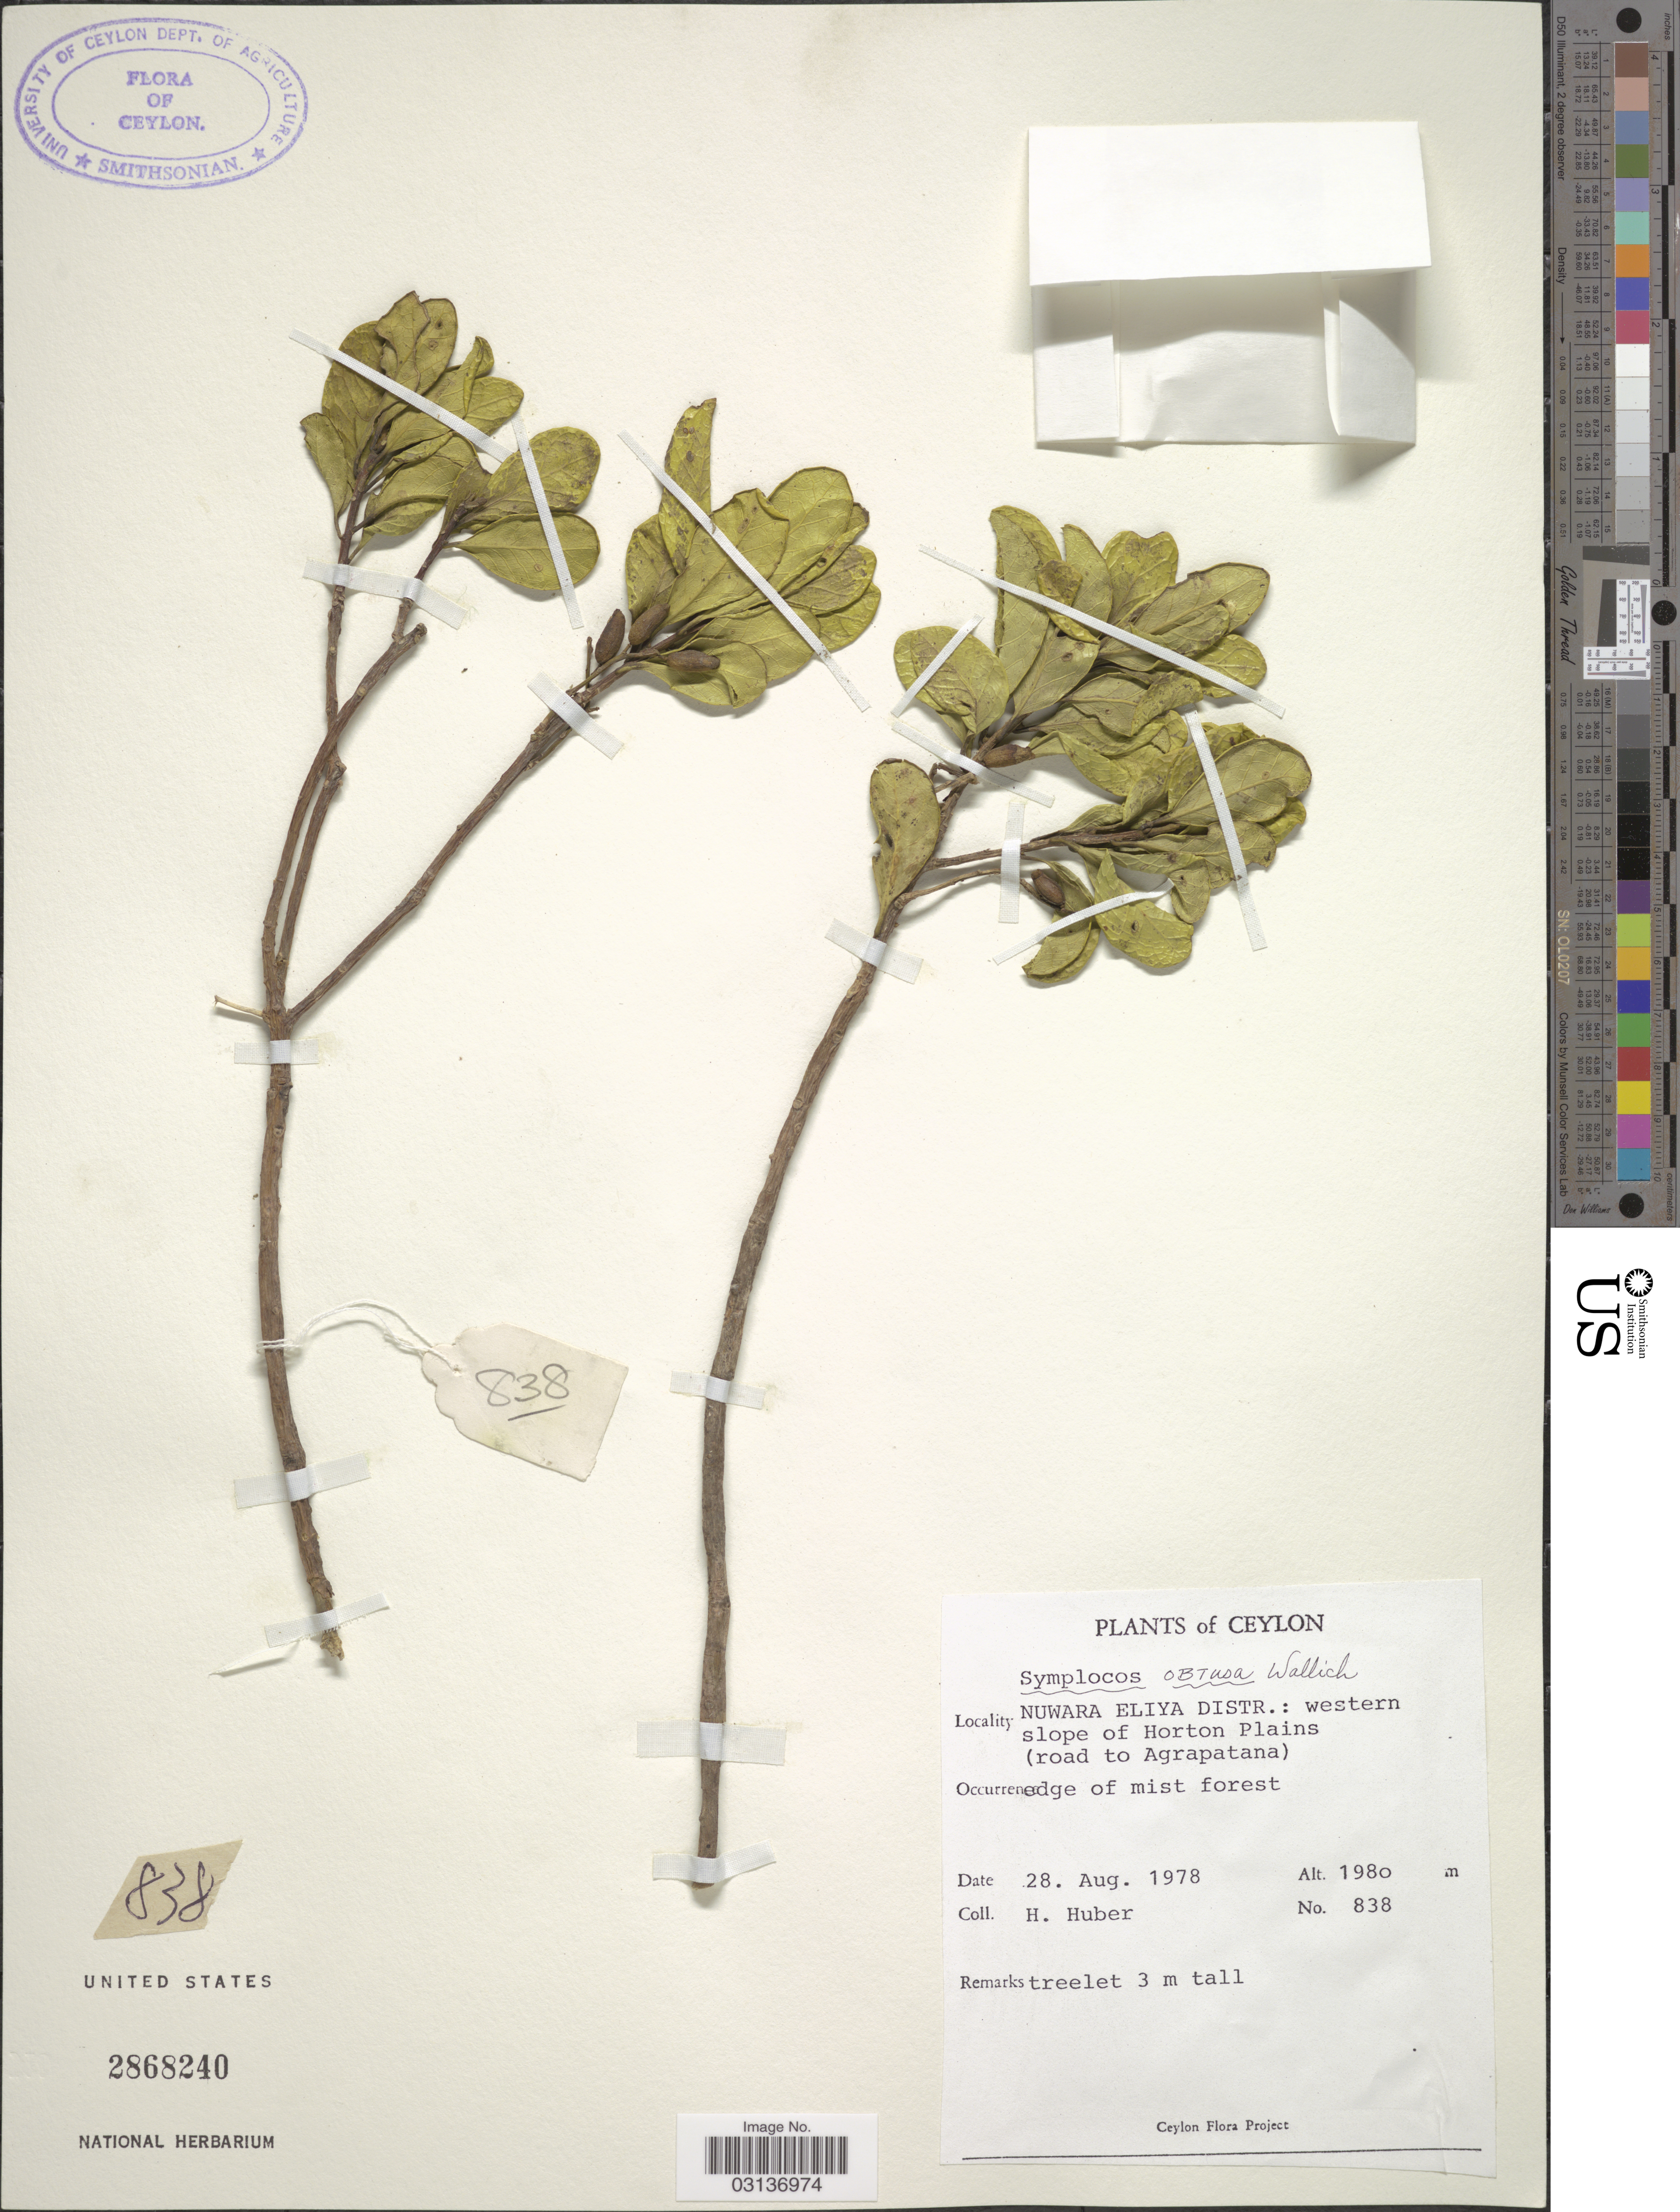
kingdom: Plantae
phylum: Tracheophyta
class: Magnoliopsida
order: Ericales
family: Symplocaceae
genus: Symplocos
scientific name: Symplocos obtusa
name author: Wall. ex G. Don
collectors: H. Huber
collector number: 838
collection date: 1978-08-28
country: Sri Lanka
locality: Ceylon. Nuwara Eliya Distr.: western slope of Horton Plains (road to Agrapatana).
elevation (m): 1980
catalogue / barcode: US 2868240